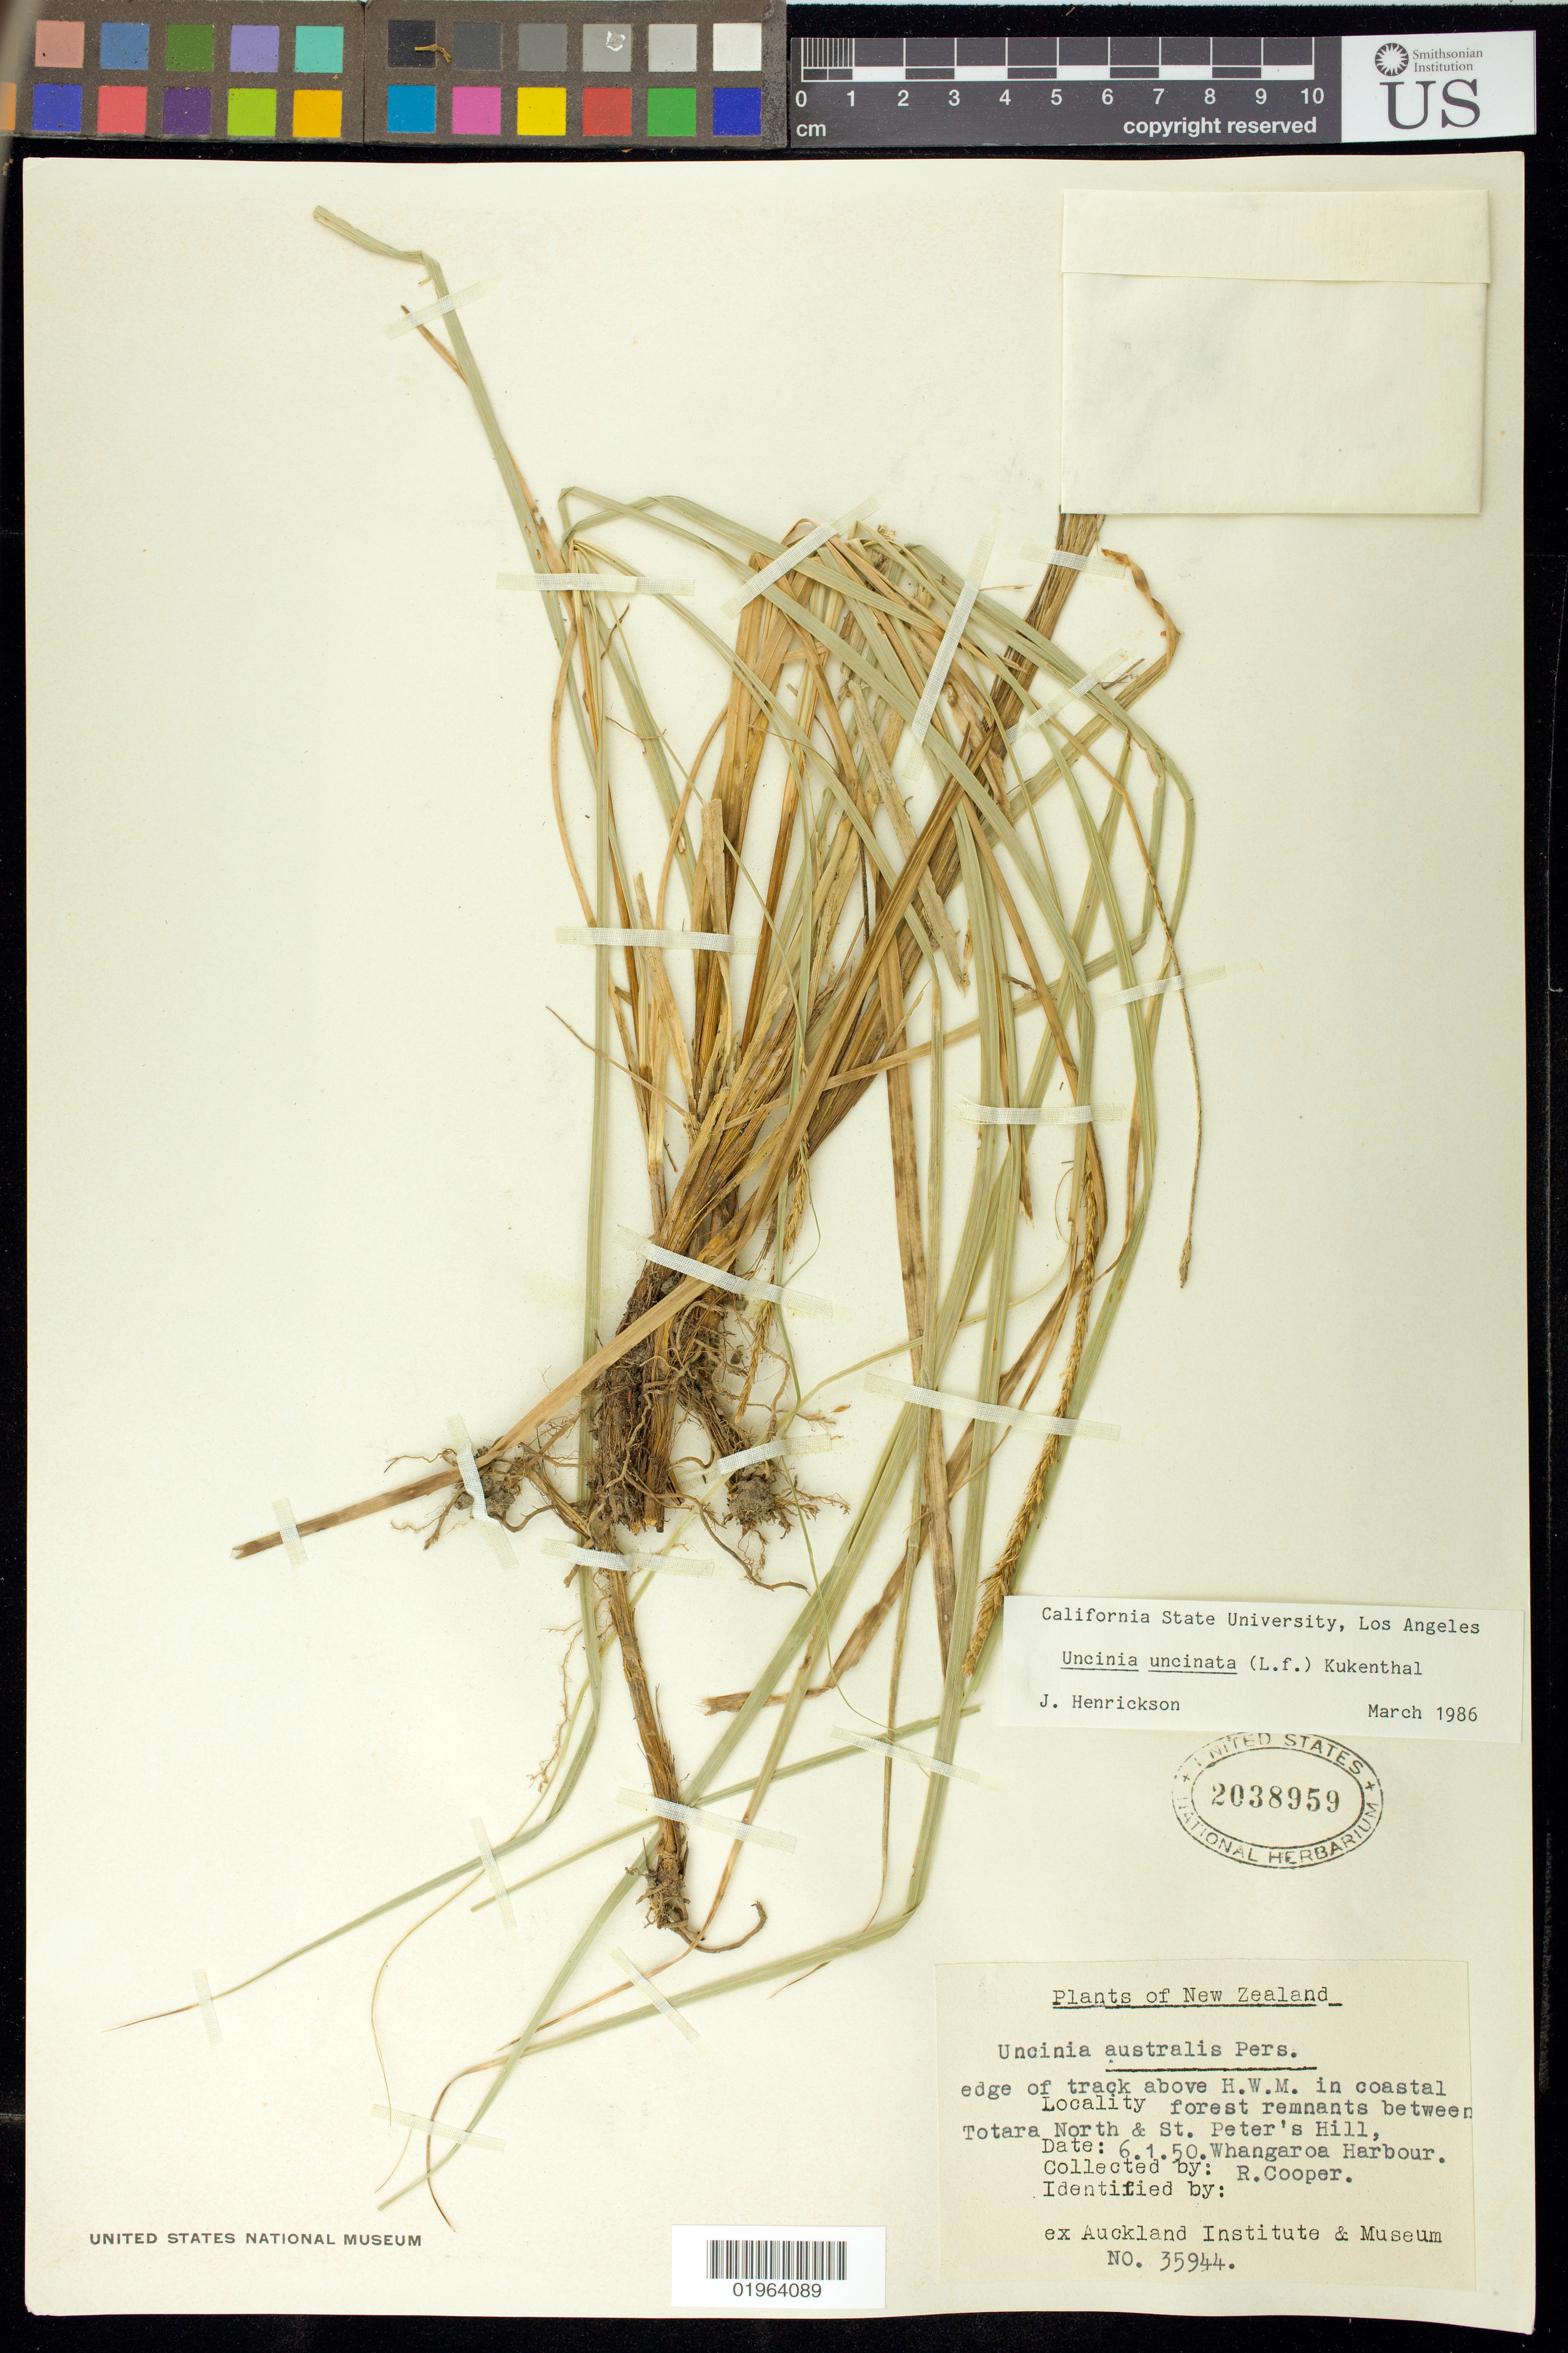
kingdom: Plantae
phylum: Tracheophyta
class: Liliopsida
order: Poales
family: Cyperaceae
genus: Carex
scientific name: Carex uncinata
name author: L. f.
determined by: Strong, Mark T., (BOT), Smithsonian Institution - National Museum of Natural History (UNITED STATES)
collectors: R. Cooper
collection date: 1950-01-06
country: New Zealand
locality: Edge of track above H.W.M. in coastal forest remnants betweens Totara North & St. Peter's Hill, Whangaroa Harbour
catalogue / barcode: US 2038959